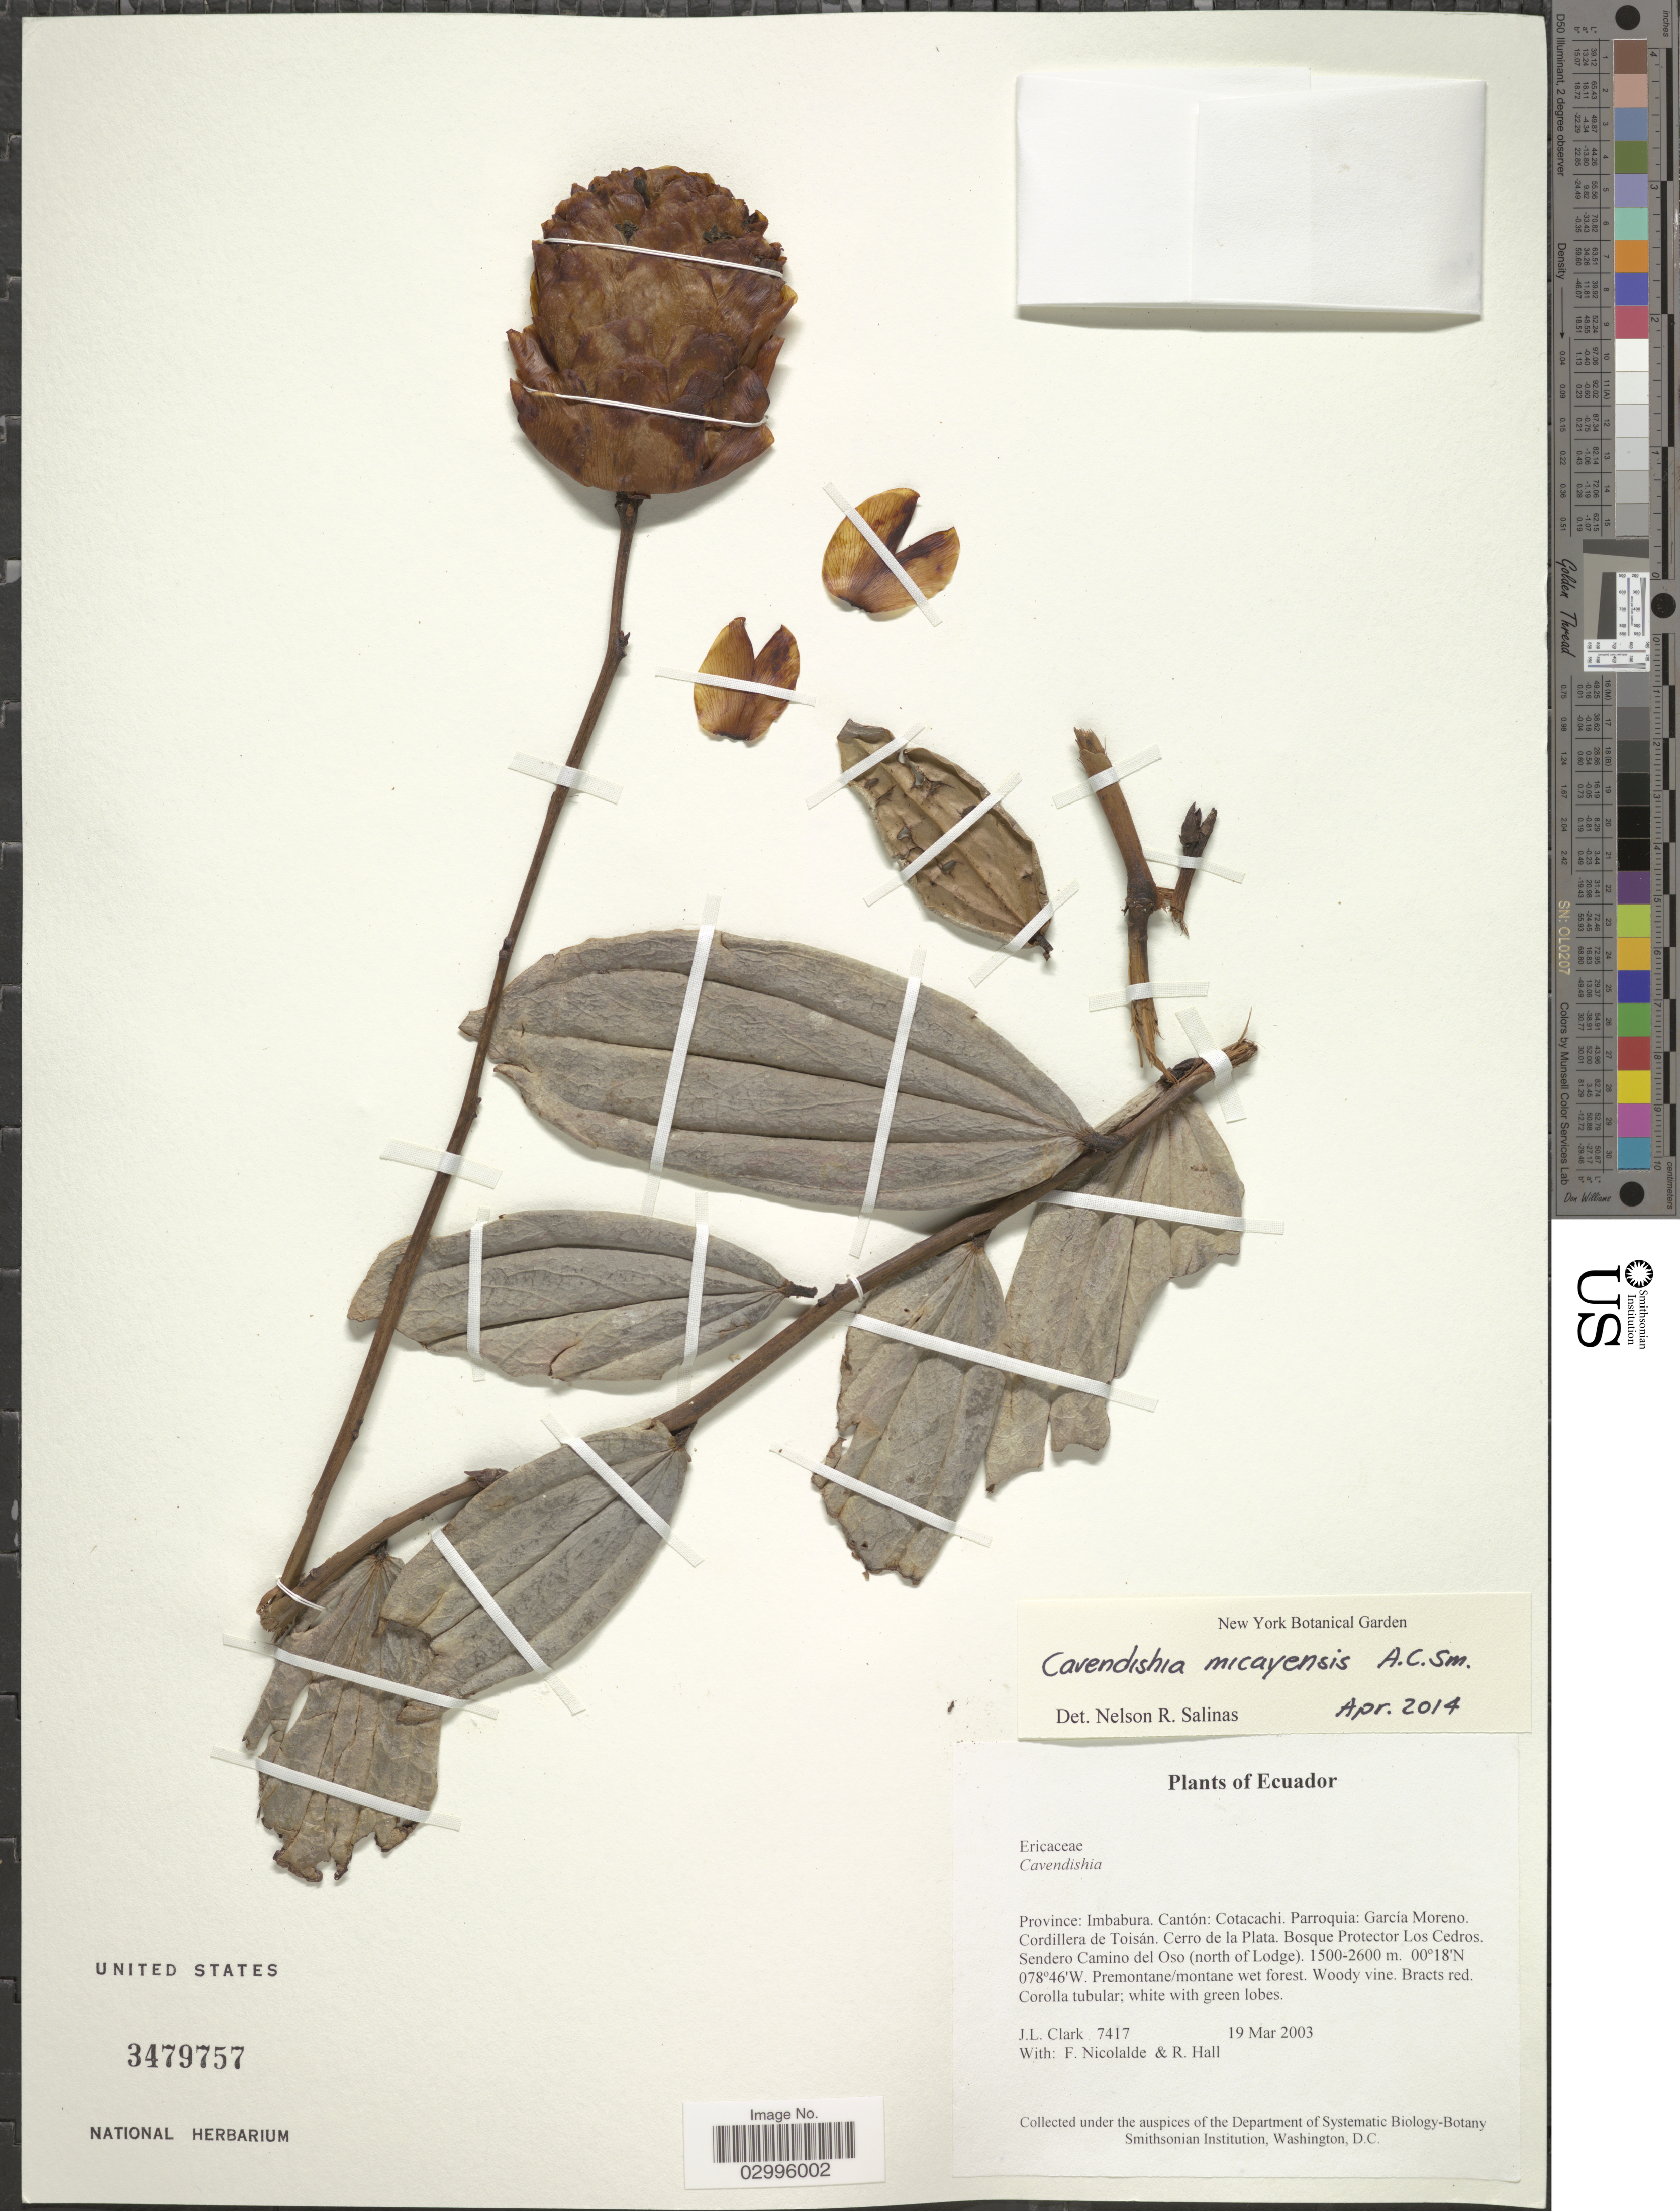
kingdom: Plantae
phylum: Tracheophyta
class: Magnoliopsida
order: Ericales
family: Ericaceae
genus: Cavendishia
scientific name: Cavendishia micayensis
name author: A.C. Sm.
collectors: J. L. Clark, F. Nicolalde & R. Hall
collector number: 7417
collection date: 2003-03-19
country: Ecuador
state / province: Imbabura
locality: Cantón: Cotacachi. Parroquia: García Moreno. Cordillera de Toisán. Cerro de la Plata. Bosque Protector Los Cedros. Sendero Camino del Oso (north of Lodge).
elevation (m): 1500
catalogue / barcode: US 3479757